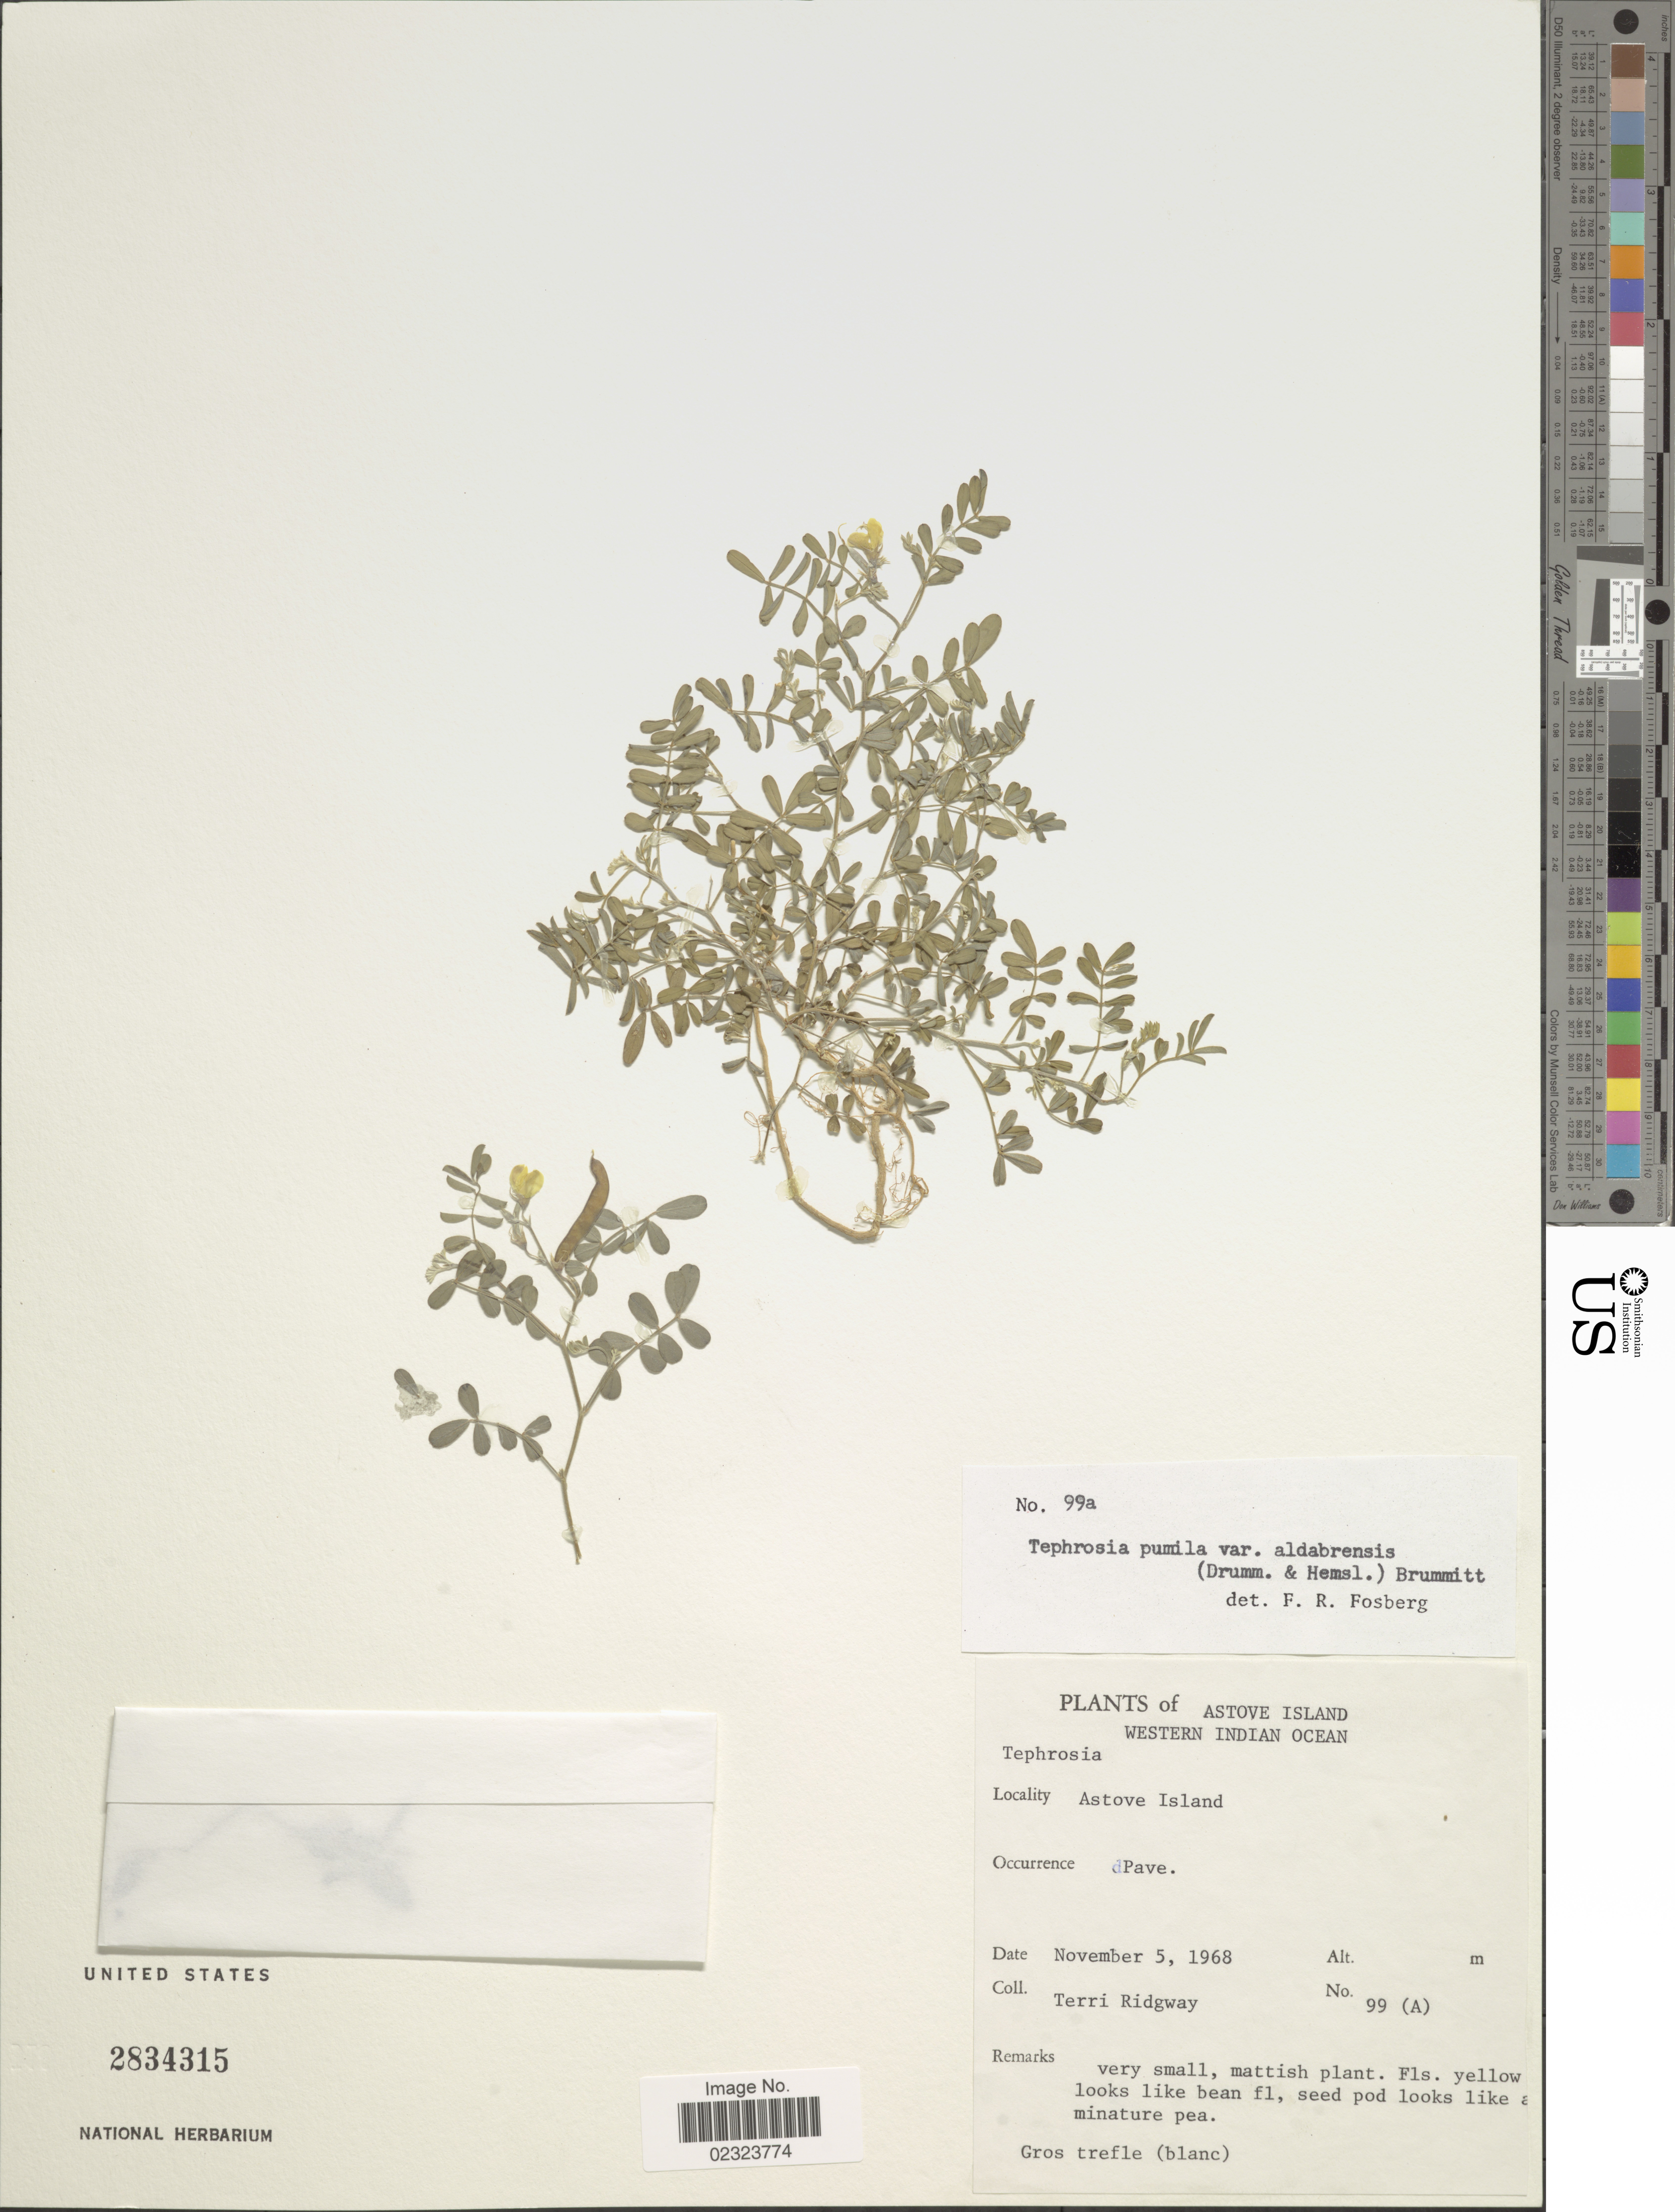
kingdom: Plantae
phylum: Tracheophyta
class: Magnoliopsida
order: Fabales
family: Fabaceae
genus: Tephrosia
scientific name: Tephrosia pumila var. aldabrensis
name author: (J.R. Drumm. & Hemsl.) Brummitt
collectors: T. Ridgway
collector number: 99(A)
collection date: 1968-11-05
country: Seychelles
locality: Astove Island, Western Indian Ocean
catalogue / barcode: US 2834315